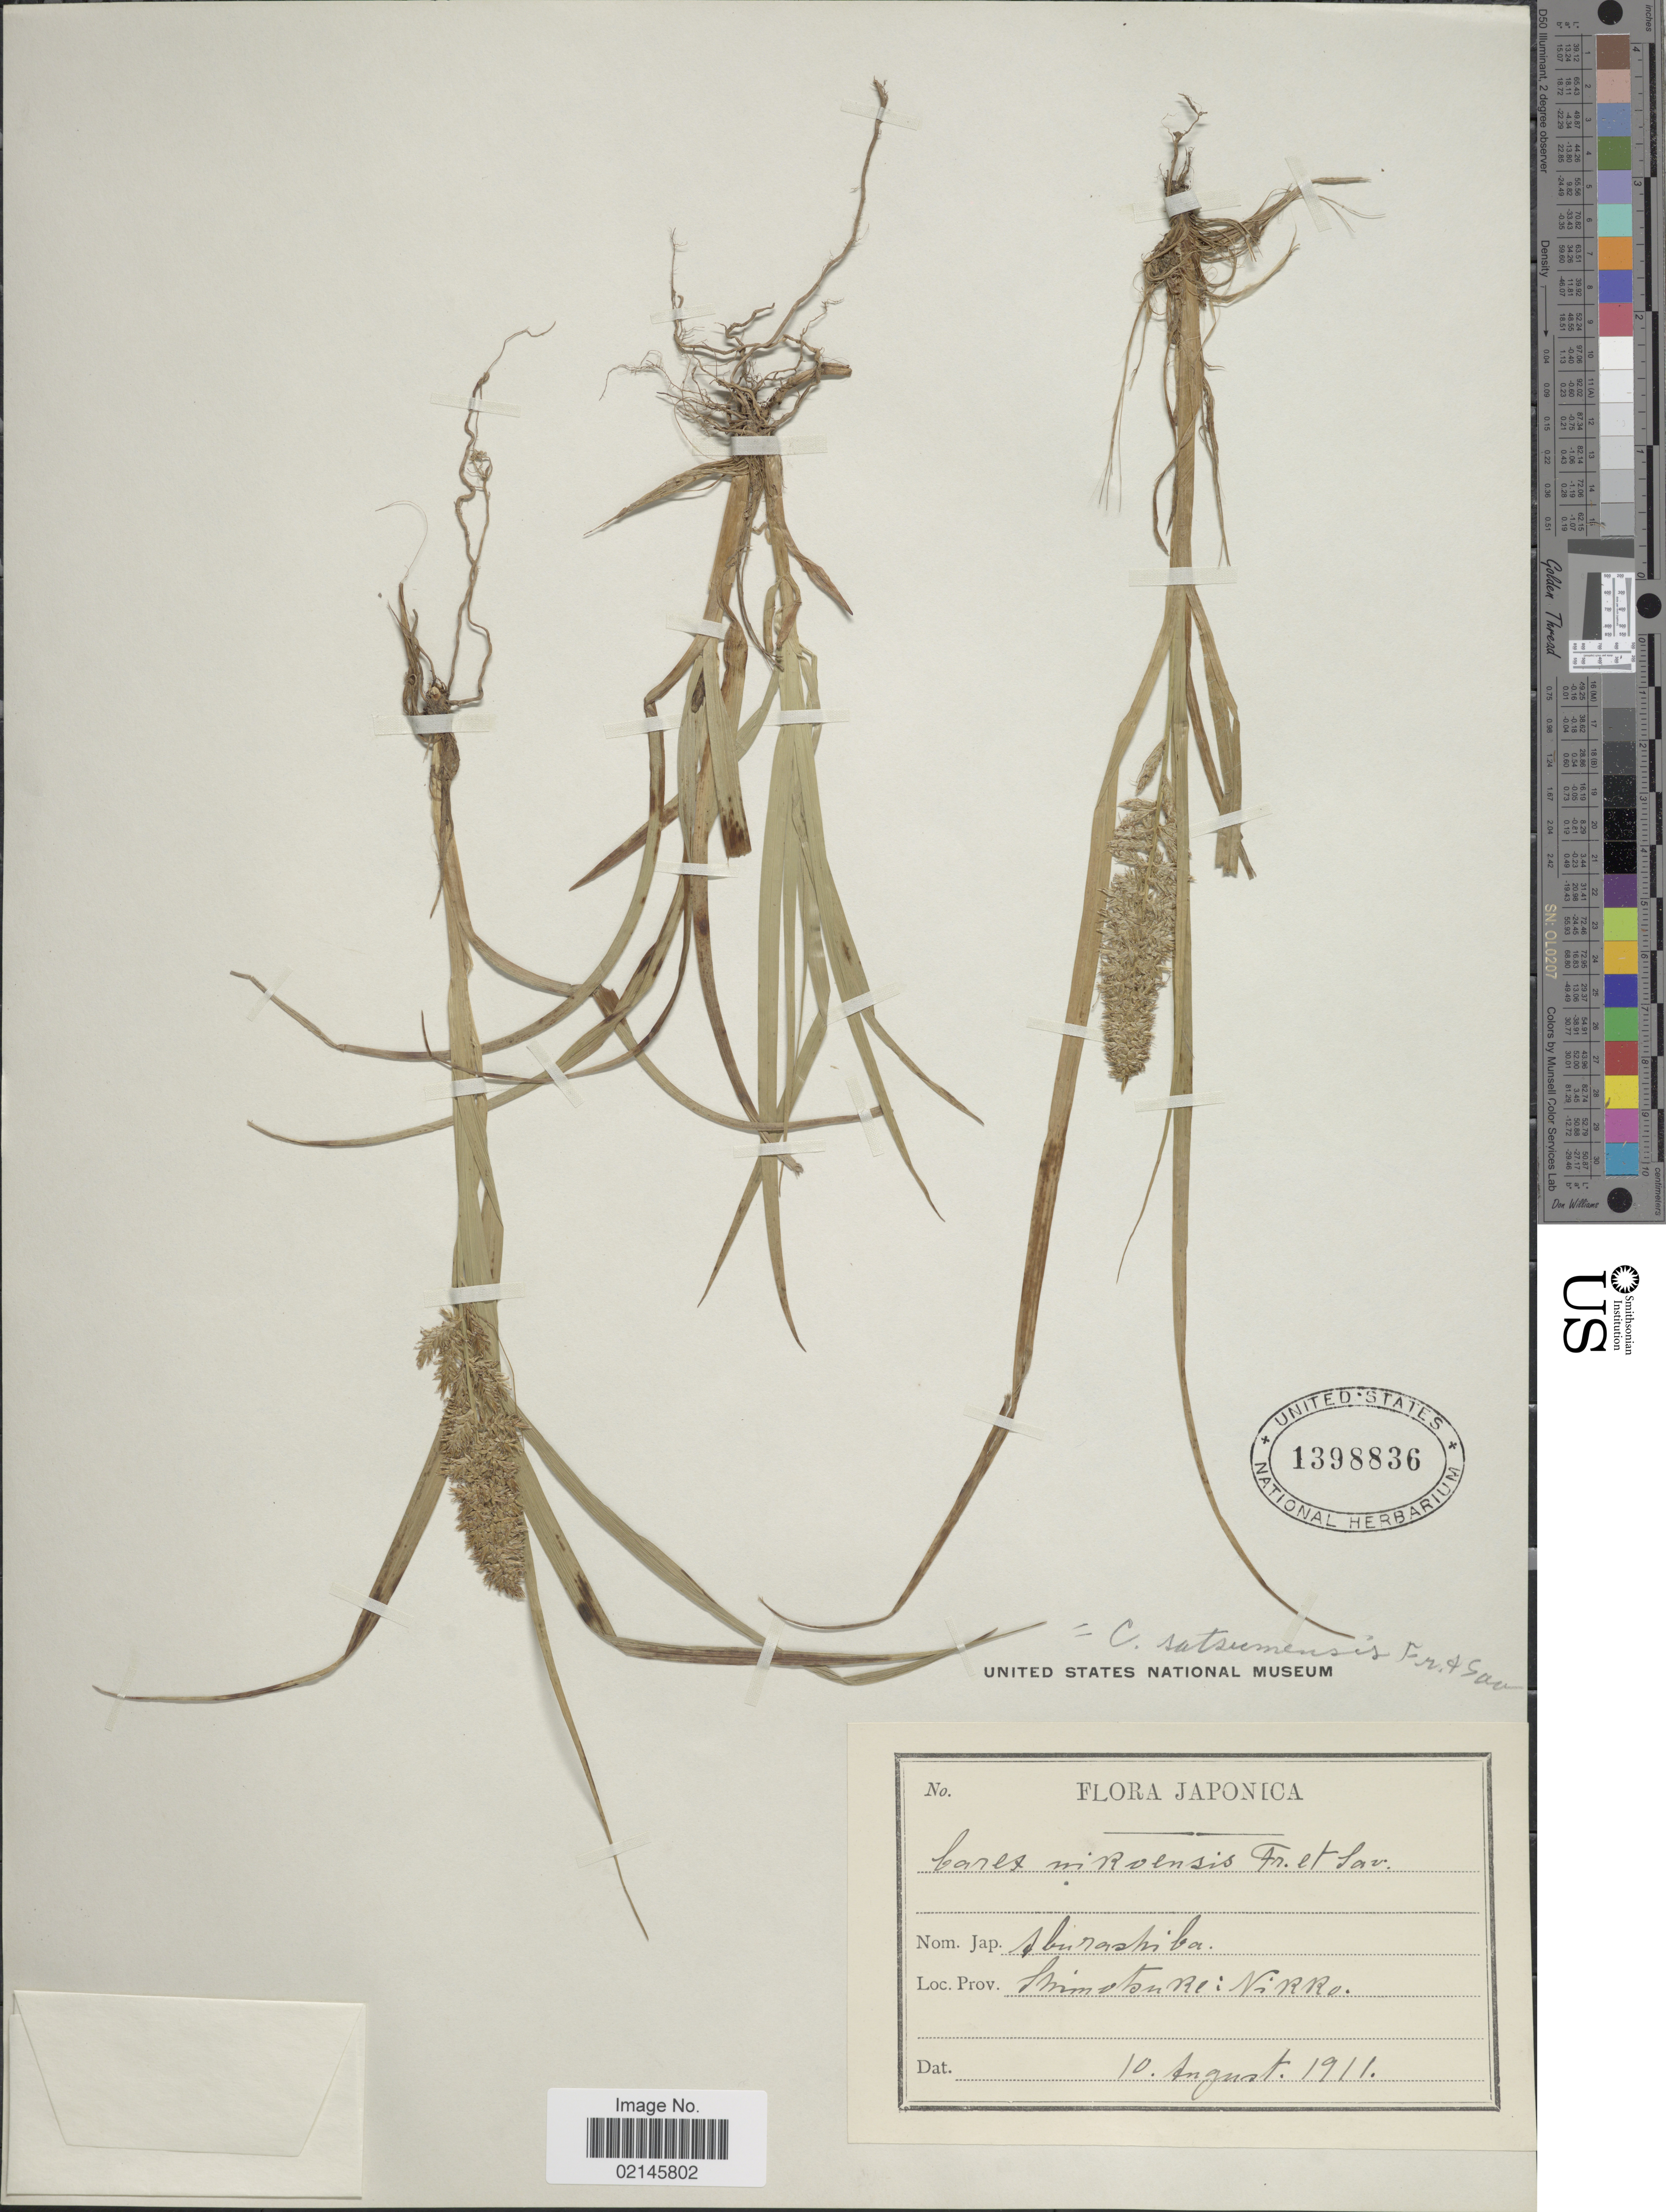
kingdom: Plantae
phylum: Tracheophyta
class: Liliopsida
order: Poales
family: Cyperaceae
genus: Carex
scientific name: Carex satsumensis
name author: Franch. & Sav.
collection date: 1911-08-10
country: Japan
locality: Shimotsuke: Nikko.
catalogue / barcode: US 1398836